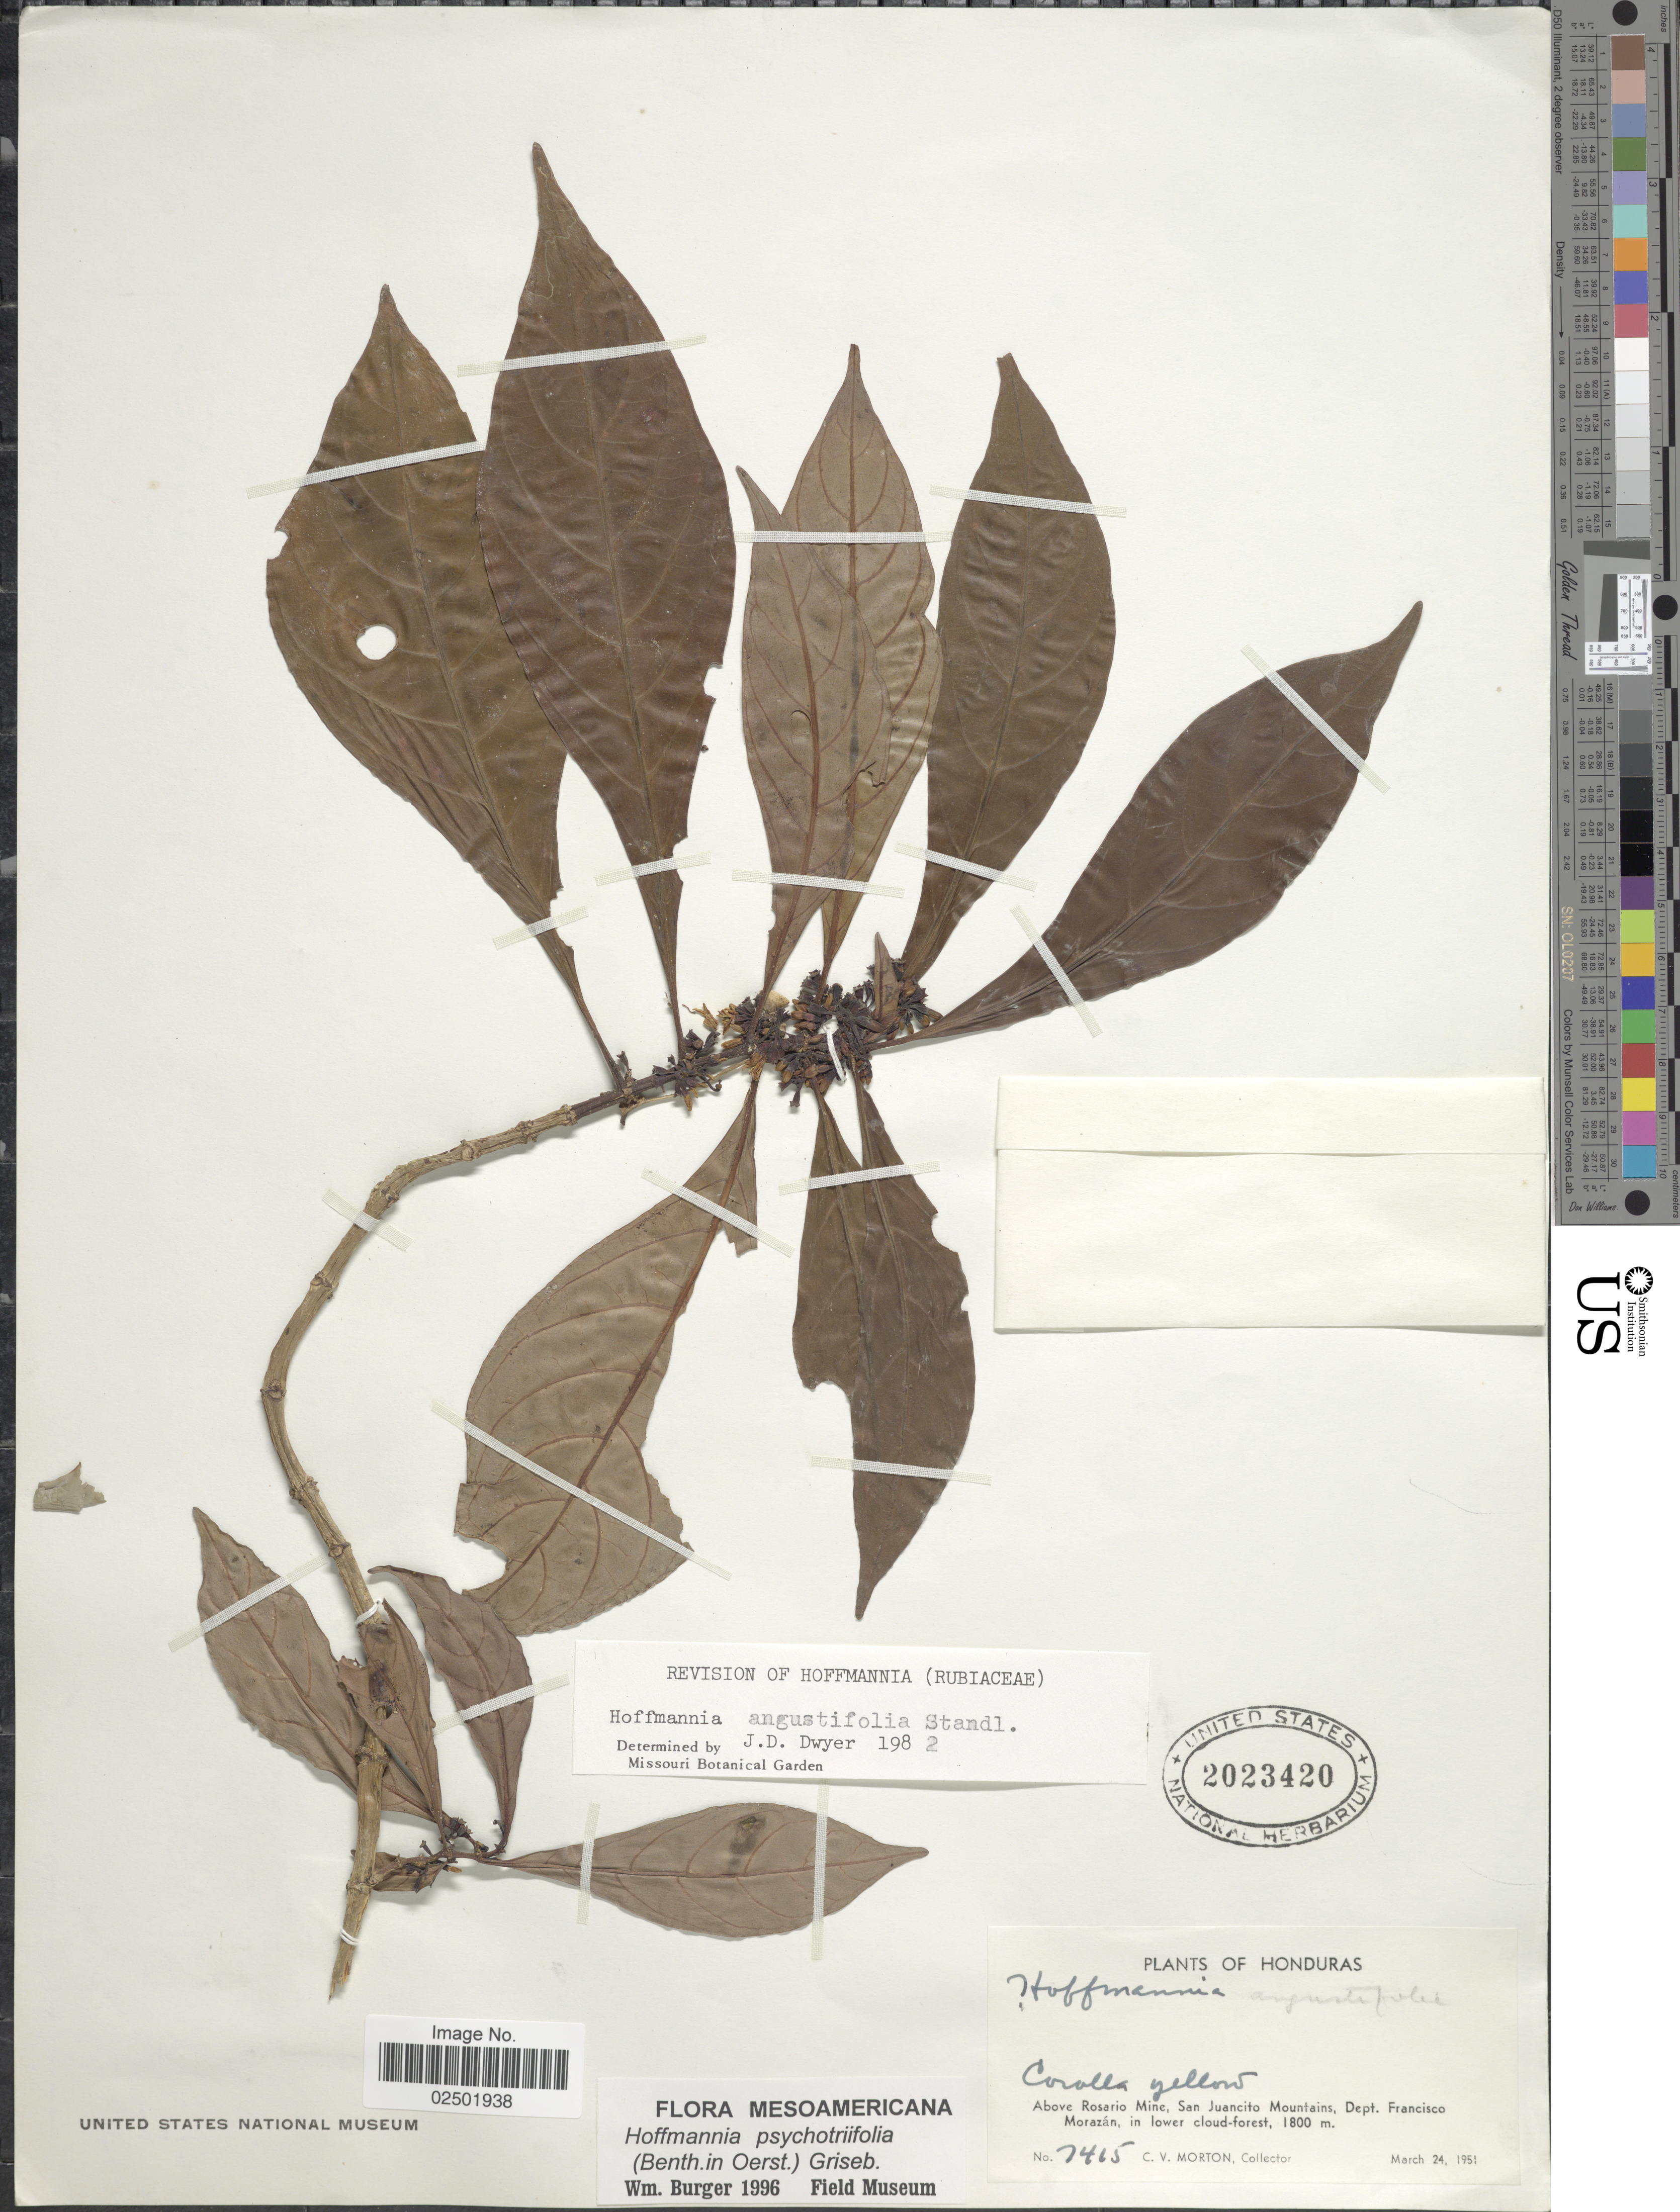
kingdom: Plantae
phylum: Tracheophyta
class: Magnoliopsida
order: Gentianales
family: Rubiaceae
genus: Hoffmannia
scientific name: Hoffmannia psychotriifolia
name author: (Benth.) Griseb.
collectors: C. V. Morton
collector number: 7415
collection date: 1951-03-24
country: Honduras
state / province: Fco. Morazán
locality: Above Rosario Mine, San Juancito Mountains, Dept. Francisco Morazán, in lower cloud-forest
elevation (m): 1800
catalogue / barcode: US 2023420